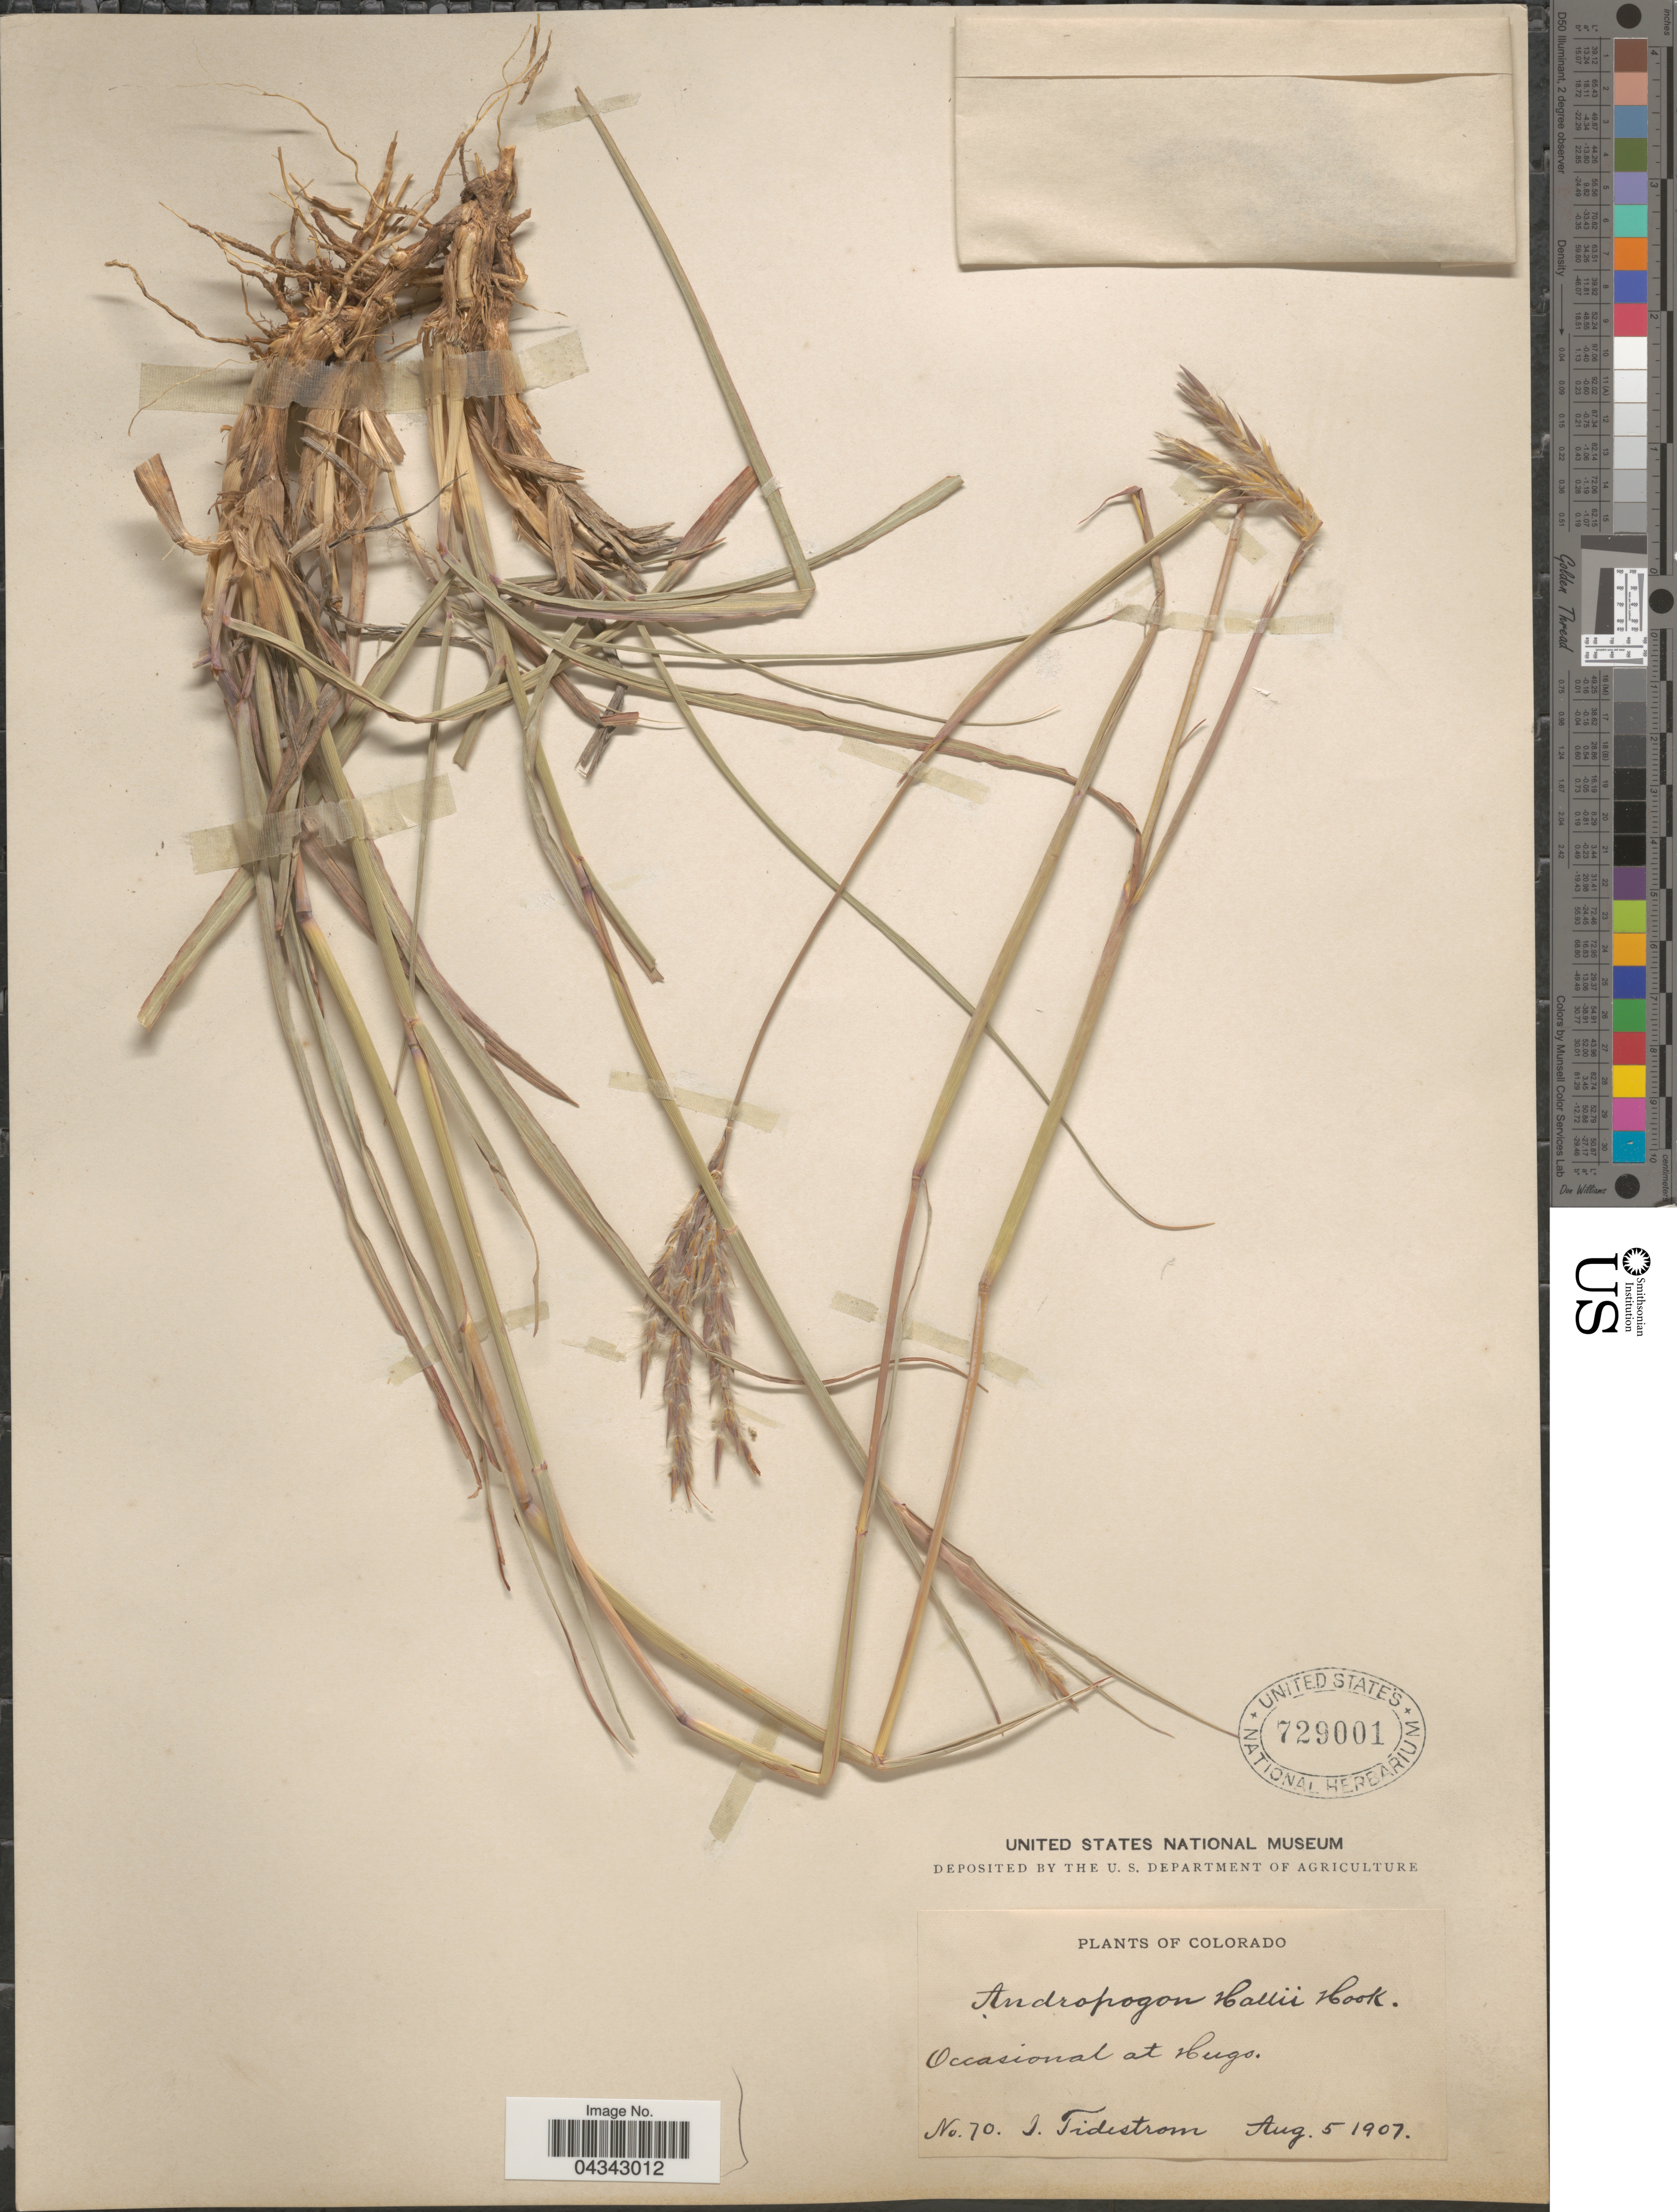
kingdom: Plantae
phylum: Tracheophyta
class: Liliopsida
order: Poales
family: Poaceae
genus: Andropogon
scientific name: Andropogon gerardii subsp. hallii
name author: (Hack.) Wipff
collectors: I. Tiderstrom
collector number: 70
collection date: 1907-08-05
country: United States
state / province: Colorado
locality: Occasional at Hugo.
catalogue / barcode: US 729001